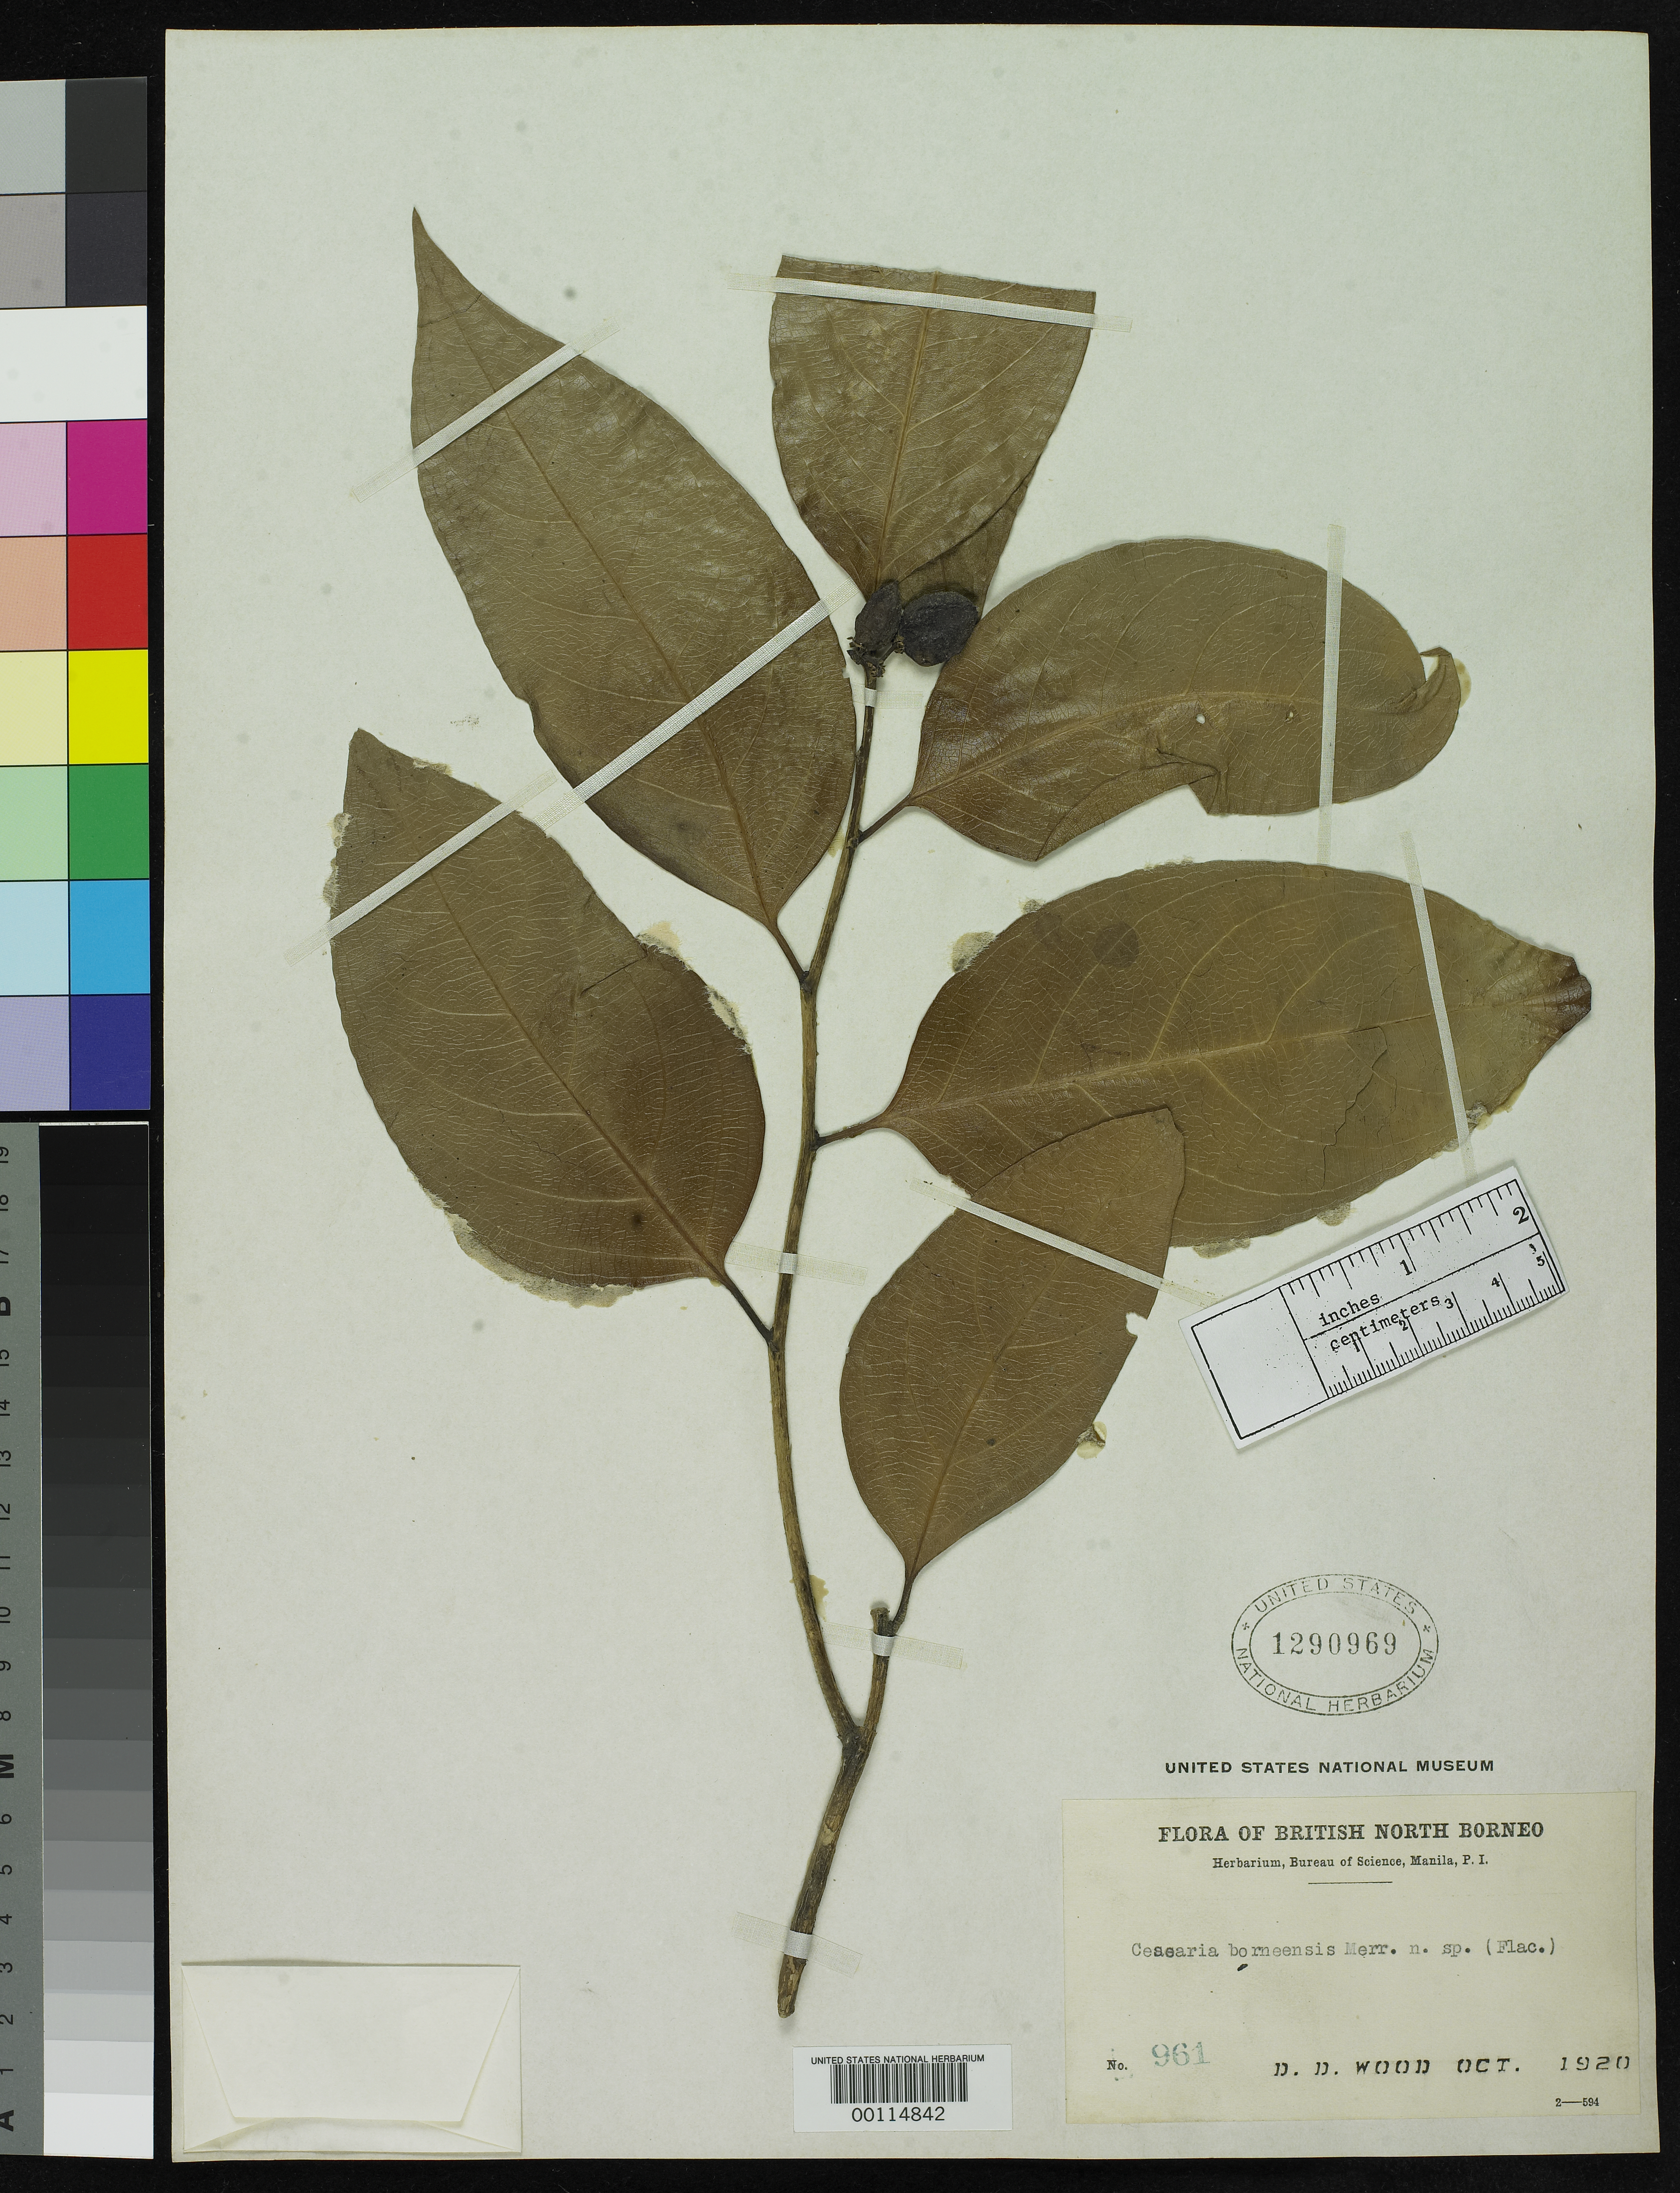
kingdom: Plantae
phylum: Tracheophyta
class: Magnoliopsida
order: Malpighiales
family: Salicaceae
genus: Casearia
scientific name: Casearia borneensis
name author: Merr.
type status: Isotype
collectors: D. Wood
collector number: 961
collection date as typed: Oct 1920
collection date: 1920-10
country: Malaysia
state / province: Sabah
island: Borneo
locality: Sandakan & vicinity.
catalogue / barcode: US 1290969